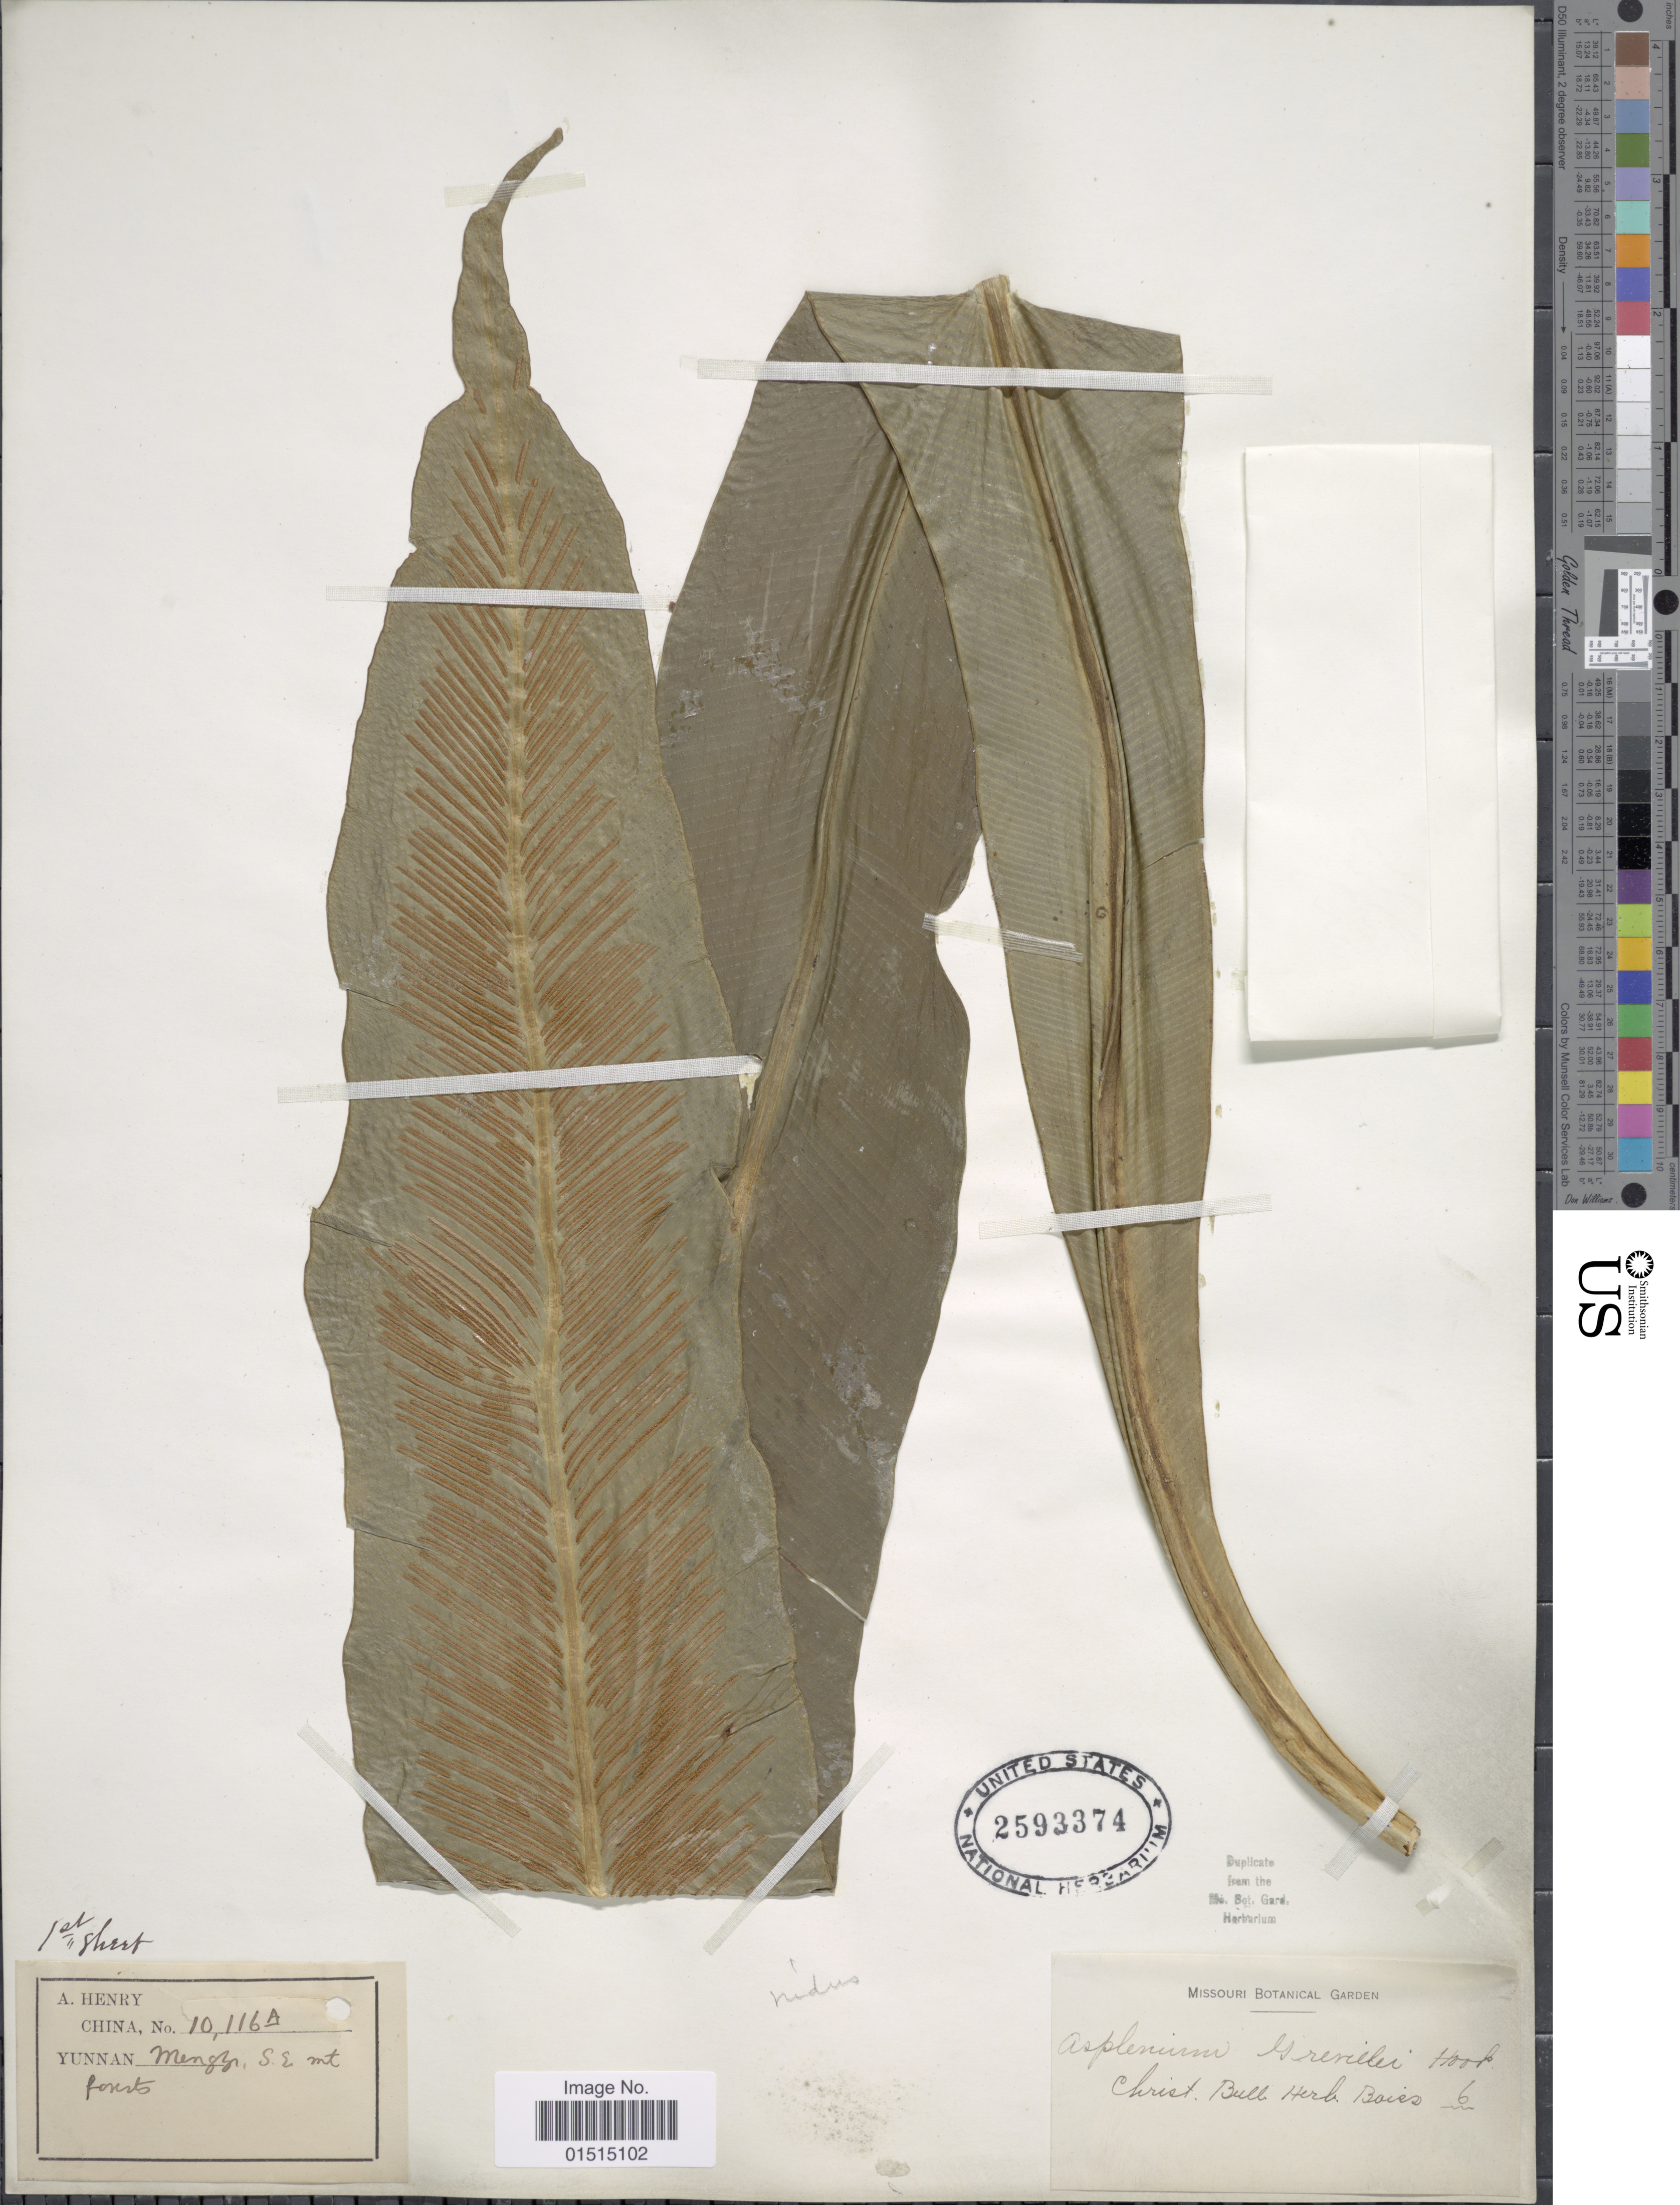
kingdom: Plantae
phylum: Tracheophyta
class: Polypodiopsida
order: Polypodiales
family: Aspleniaceae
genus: Asplenium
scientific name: Asplenium nidus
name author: L.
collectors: A. Henry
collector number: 10116 A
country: China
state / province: Yunnan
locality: Mengtze. S.E. mt forest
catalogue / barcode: US 2593374